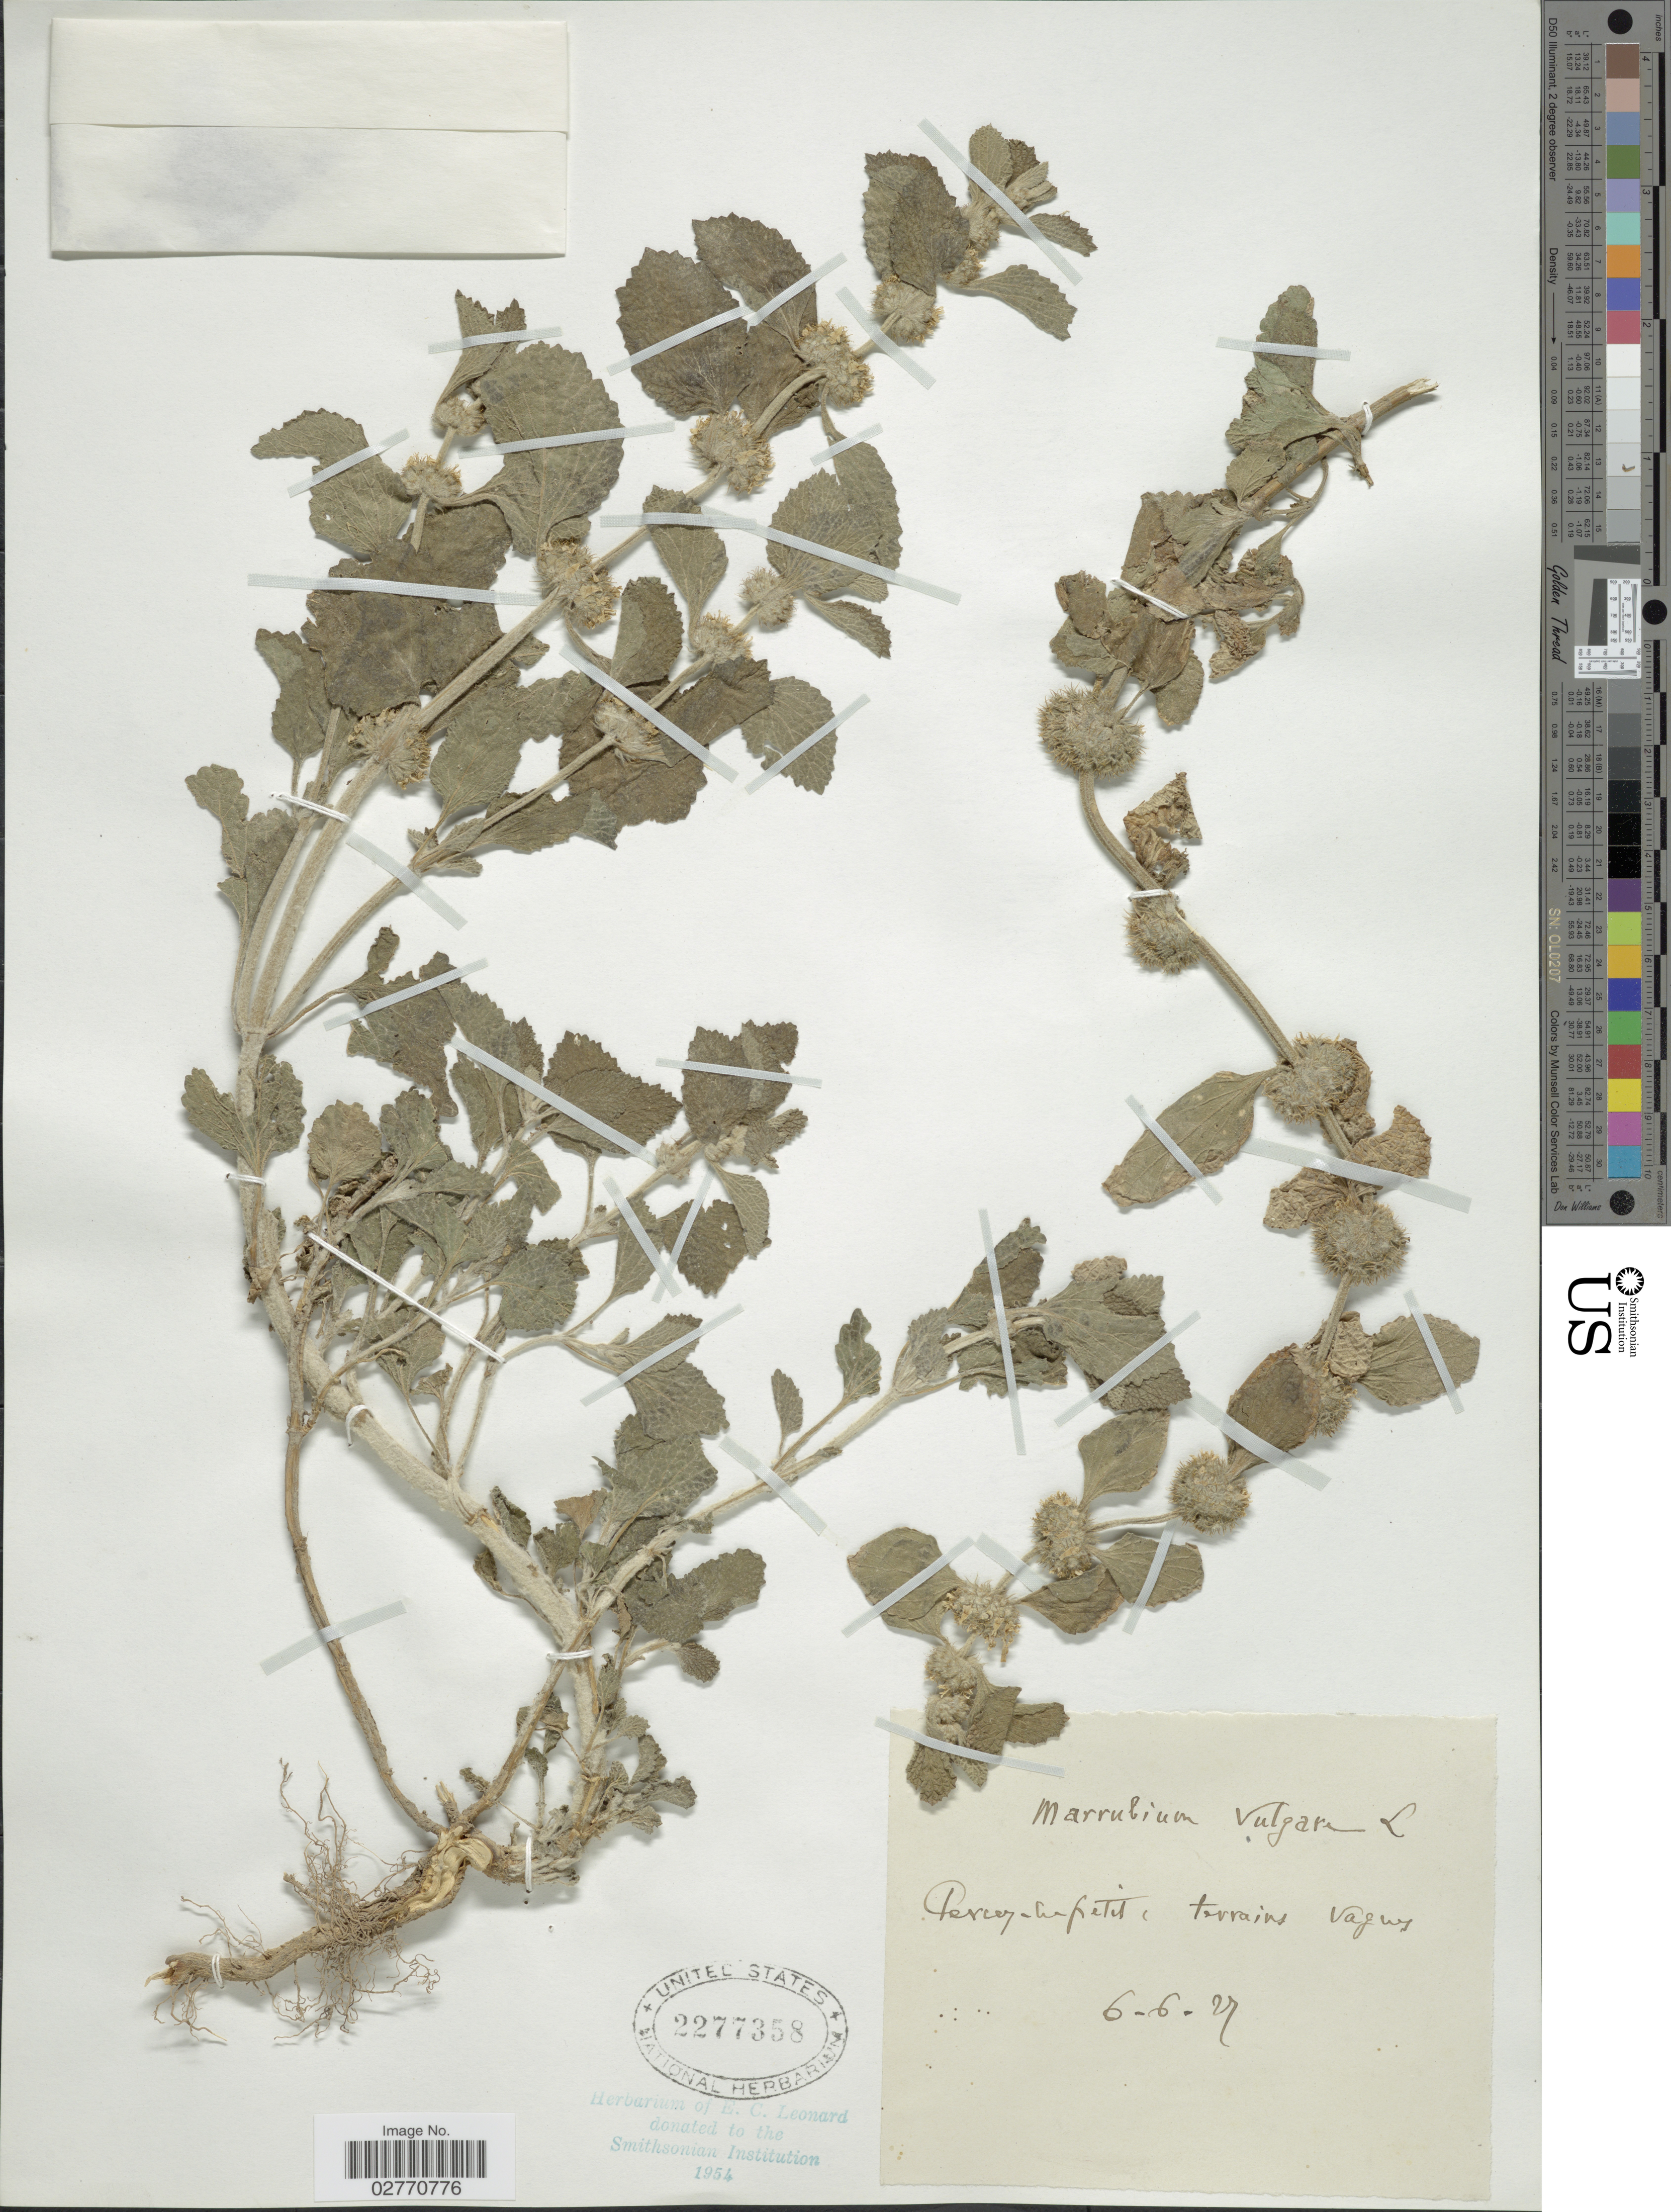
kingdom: Plantae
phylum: Tracheophyta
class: Magnoliopsida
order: Lamiales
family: Lamiaceae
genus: Marrubium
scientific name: Marrubium vulgare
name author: L.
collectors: ex herb. E.C. Leonard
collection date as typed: Transcribed d/m/y: 6/6/27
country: France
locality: Percey- La petite [interpreted], terrains Vagues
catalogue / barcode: US 2277358